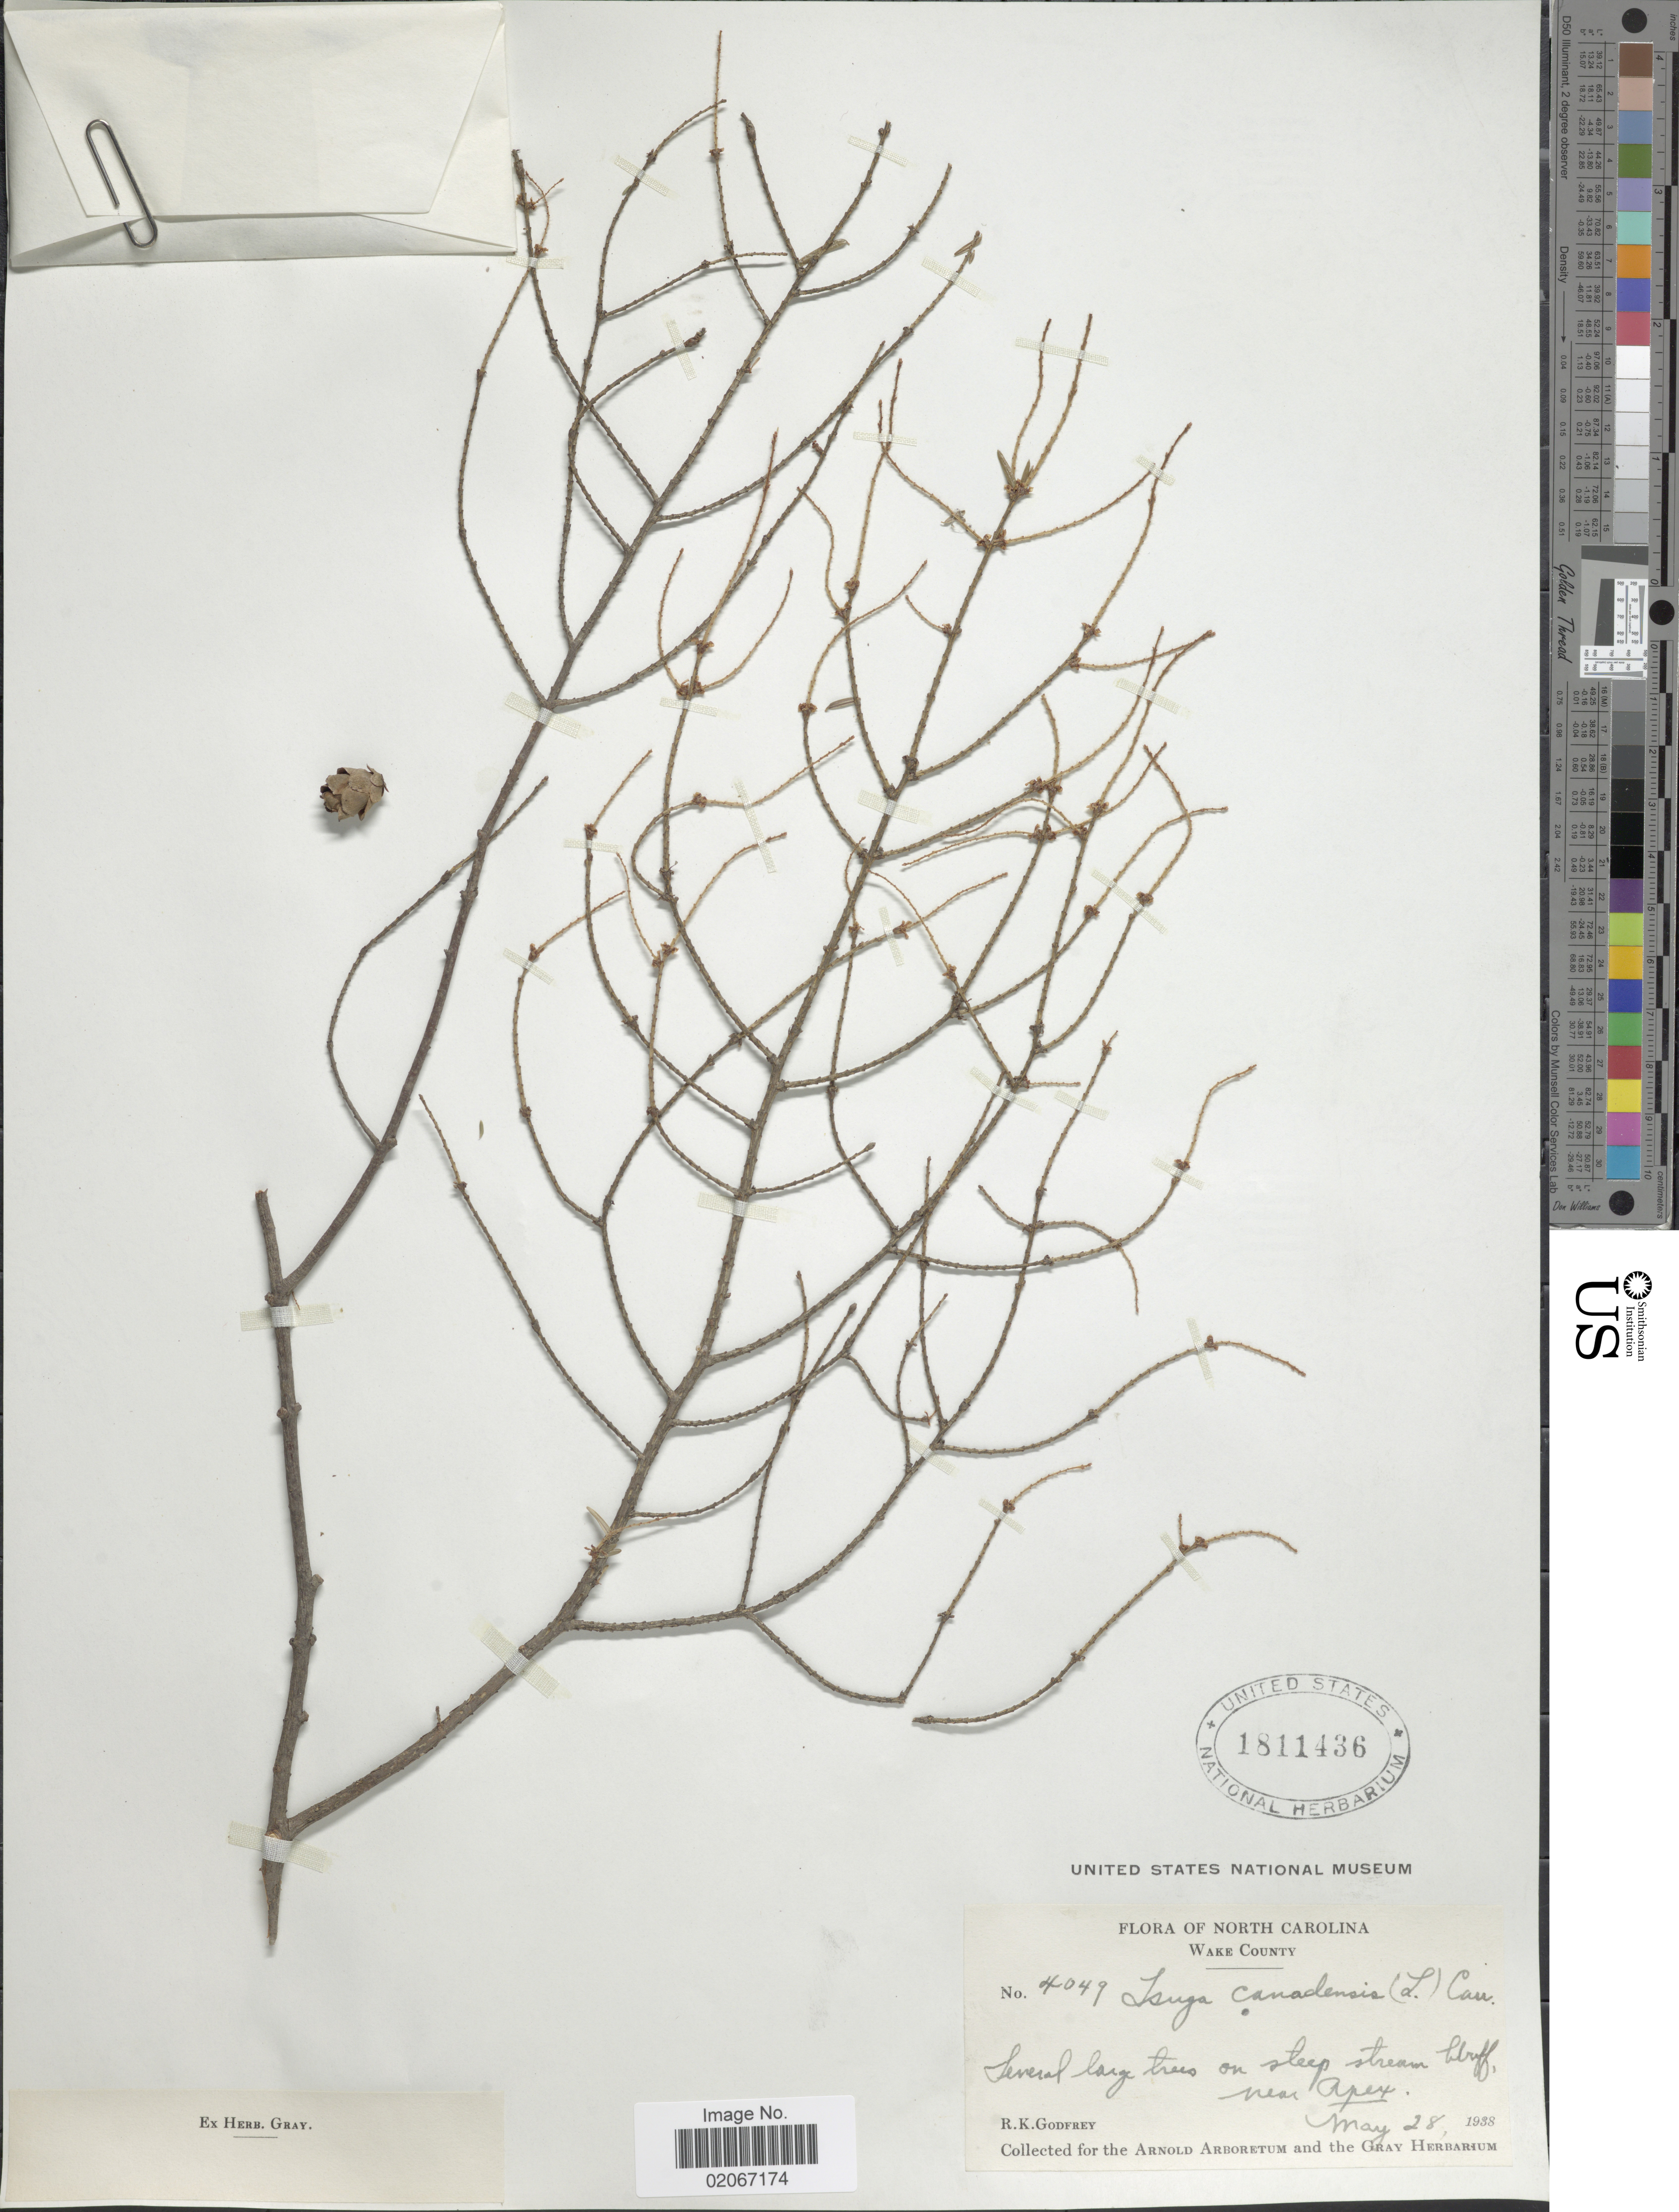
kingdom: Plantae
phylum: Tracheophyta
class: Pinopsida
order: Pinales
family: Pinaceae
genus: Tsuga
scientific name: Tsuga canadensis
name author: (L.) Carrière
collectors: R. K. Godfrey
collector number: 4049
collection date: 1938-05-28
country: United States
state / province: North Carolina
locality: Wake County, near Apex.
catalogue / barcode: US 1811436